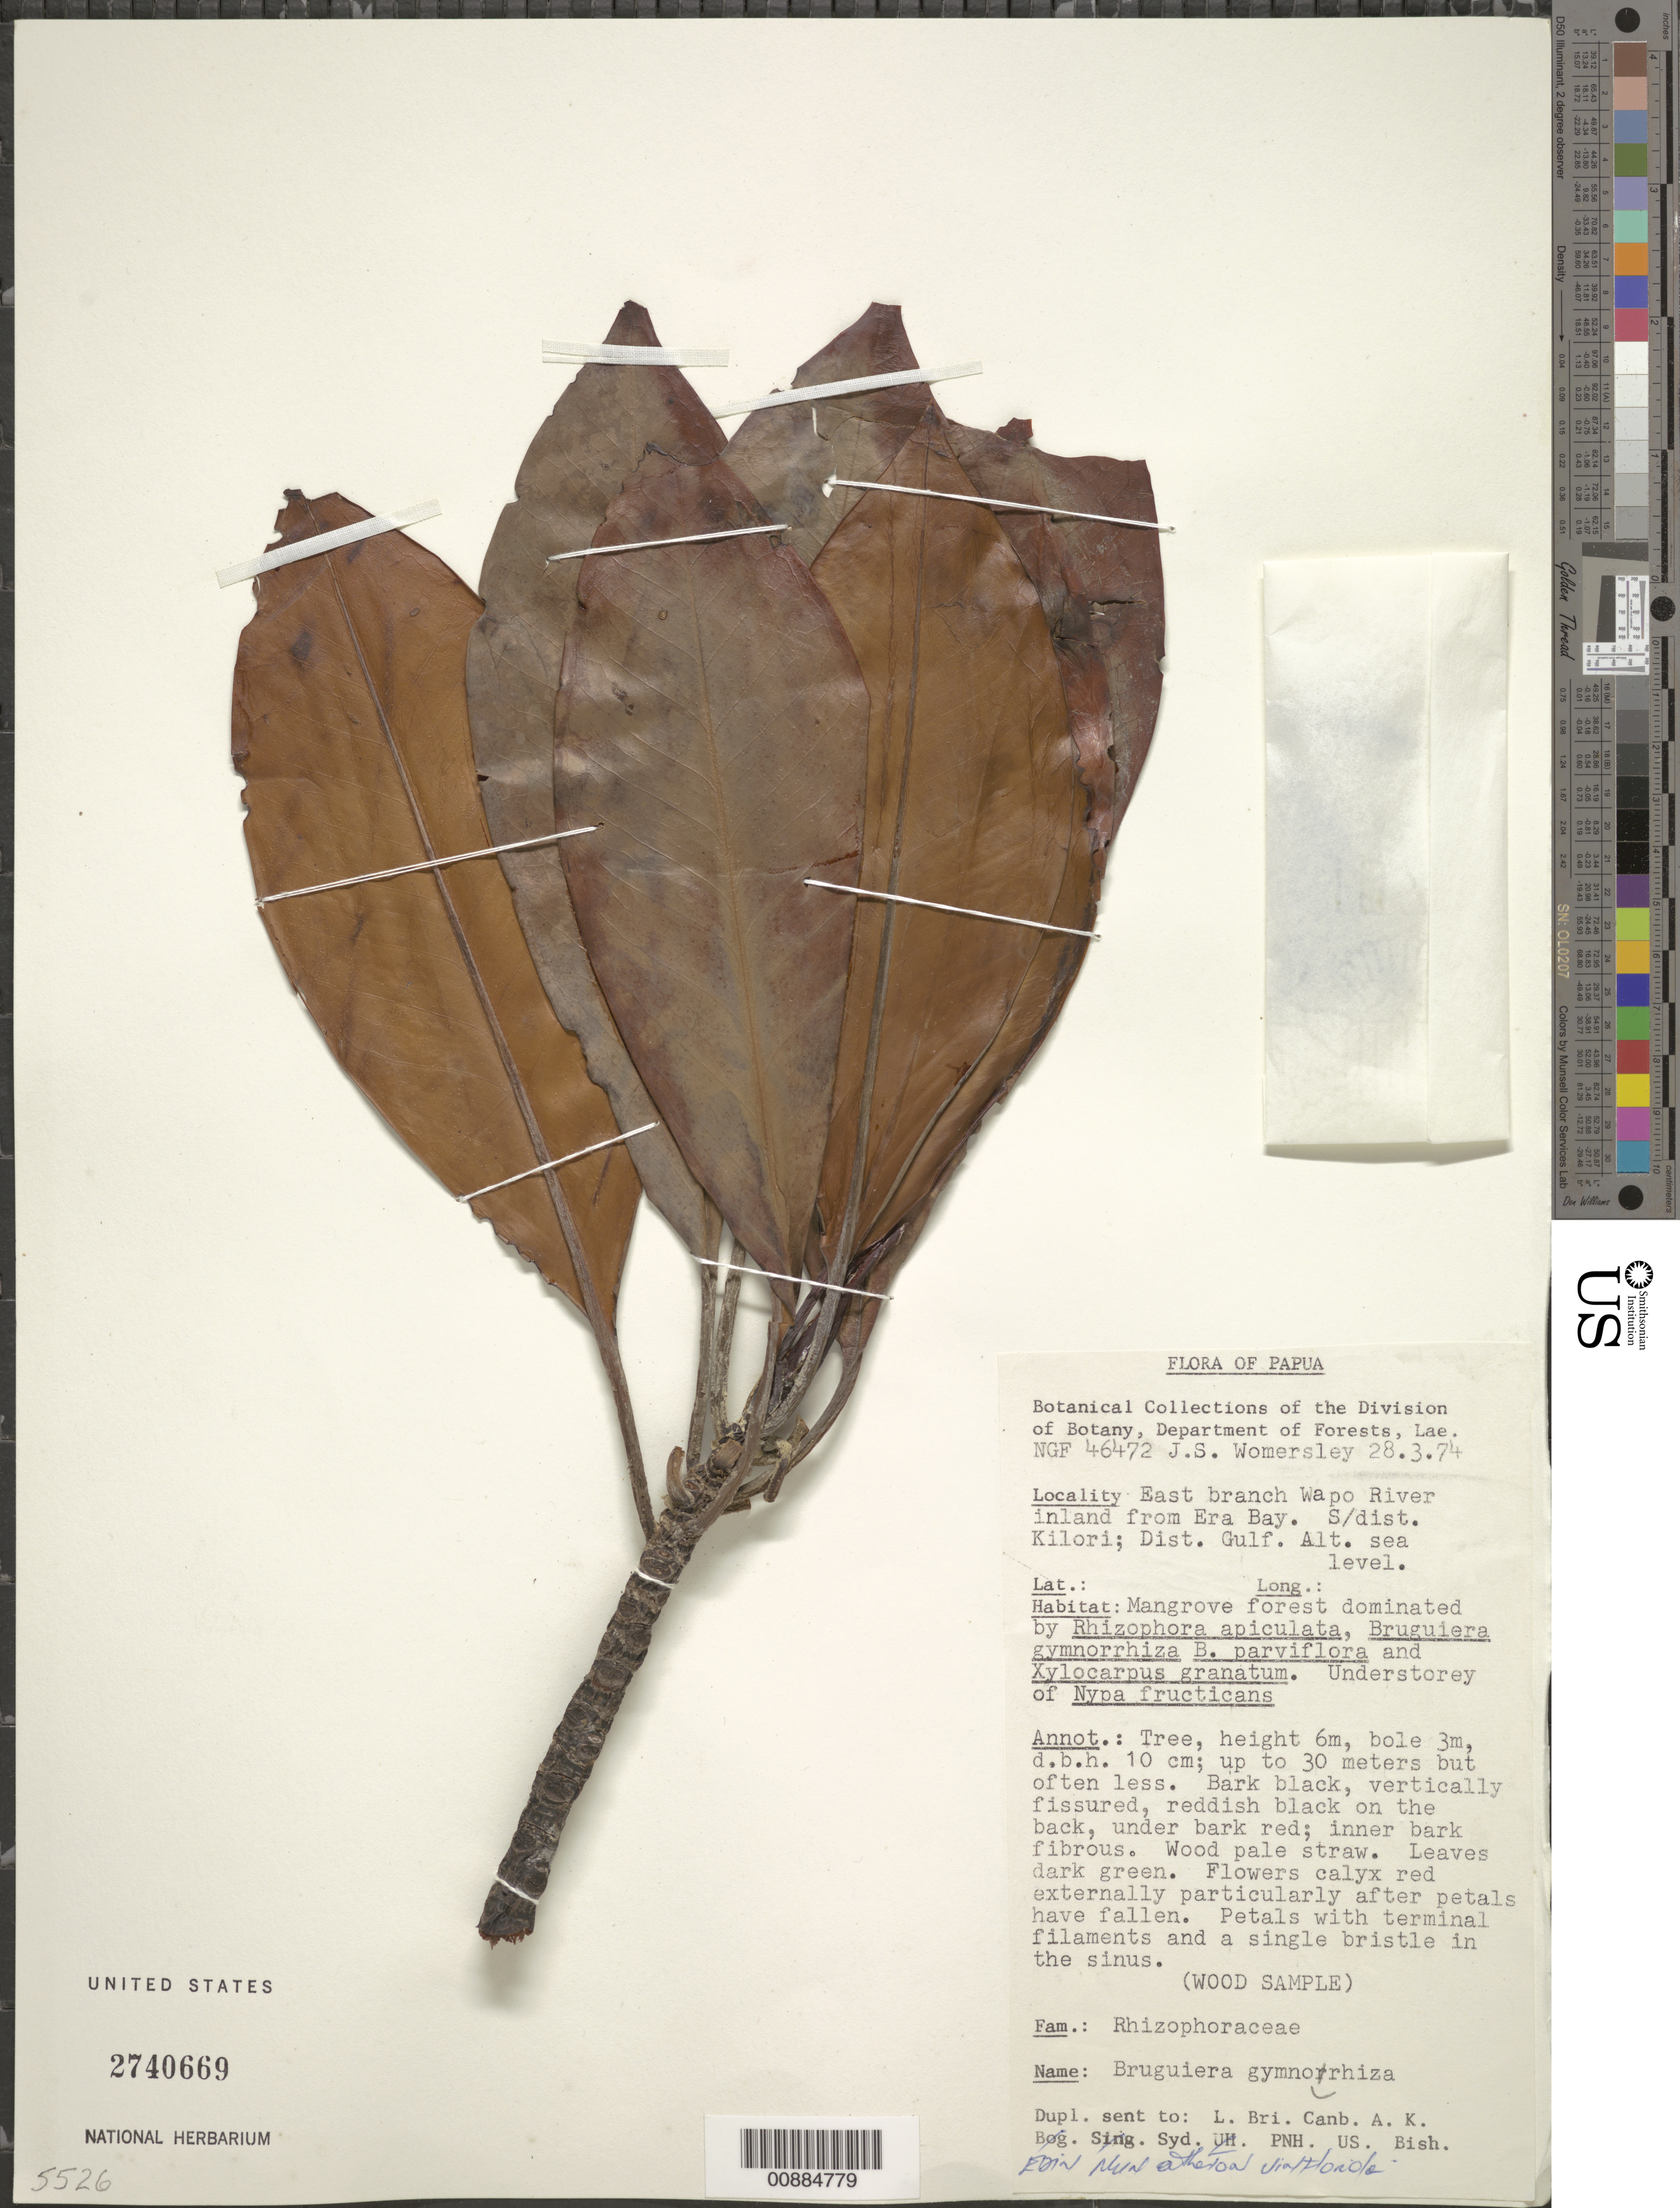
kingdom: Plantae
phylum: Tracheophyta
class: Magnoliopsida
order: Malpighiales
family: Rhizophoraceae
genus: Bruguiera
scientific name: Bruguiera gymnorhiza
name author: (L.) Savigny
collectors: J. S. Womersley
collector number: NGF 46472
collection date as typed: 28 Mar 1974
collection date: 1974-03-28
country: Papua New Guinea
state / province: Gulf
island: New Guinea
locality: East branch of Wapo River inland from Era Bay.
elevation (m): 0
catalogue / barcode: US 2740669